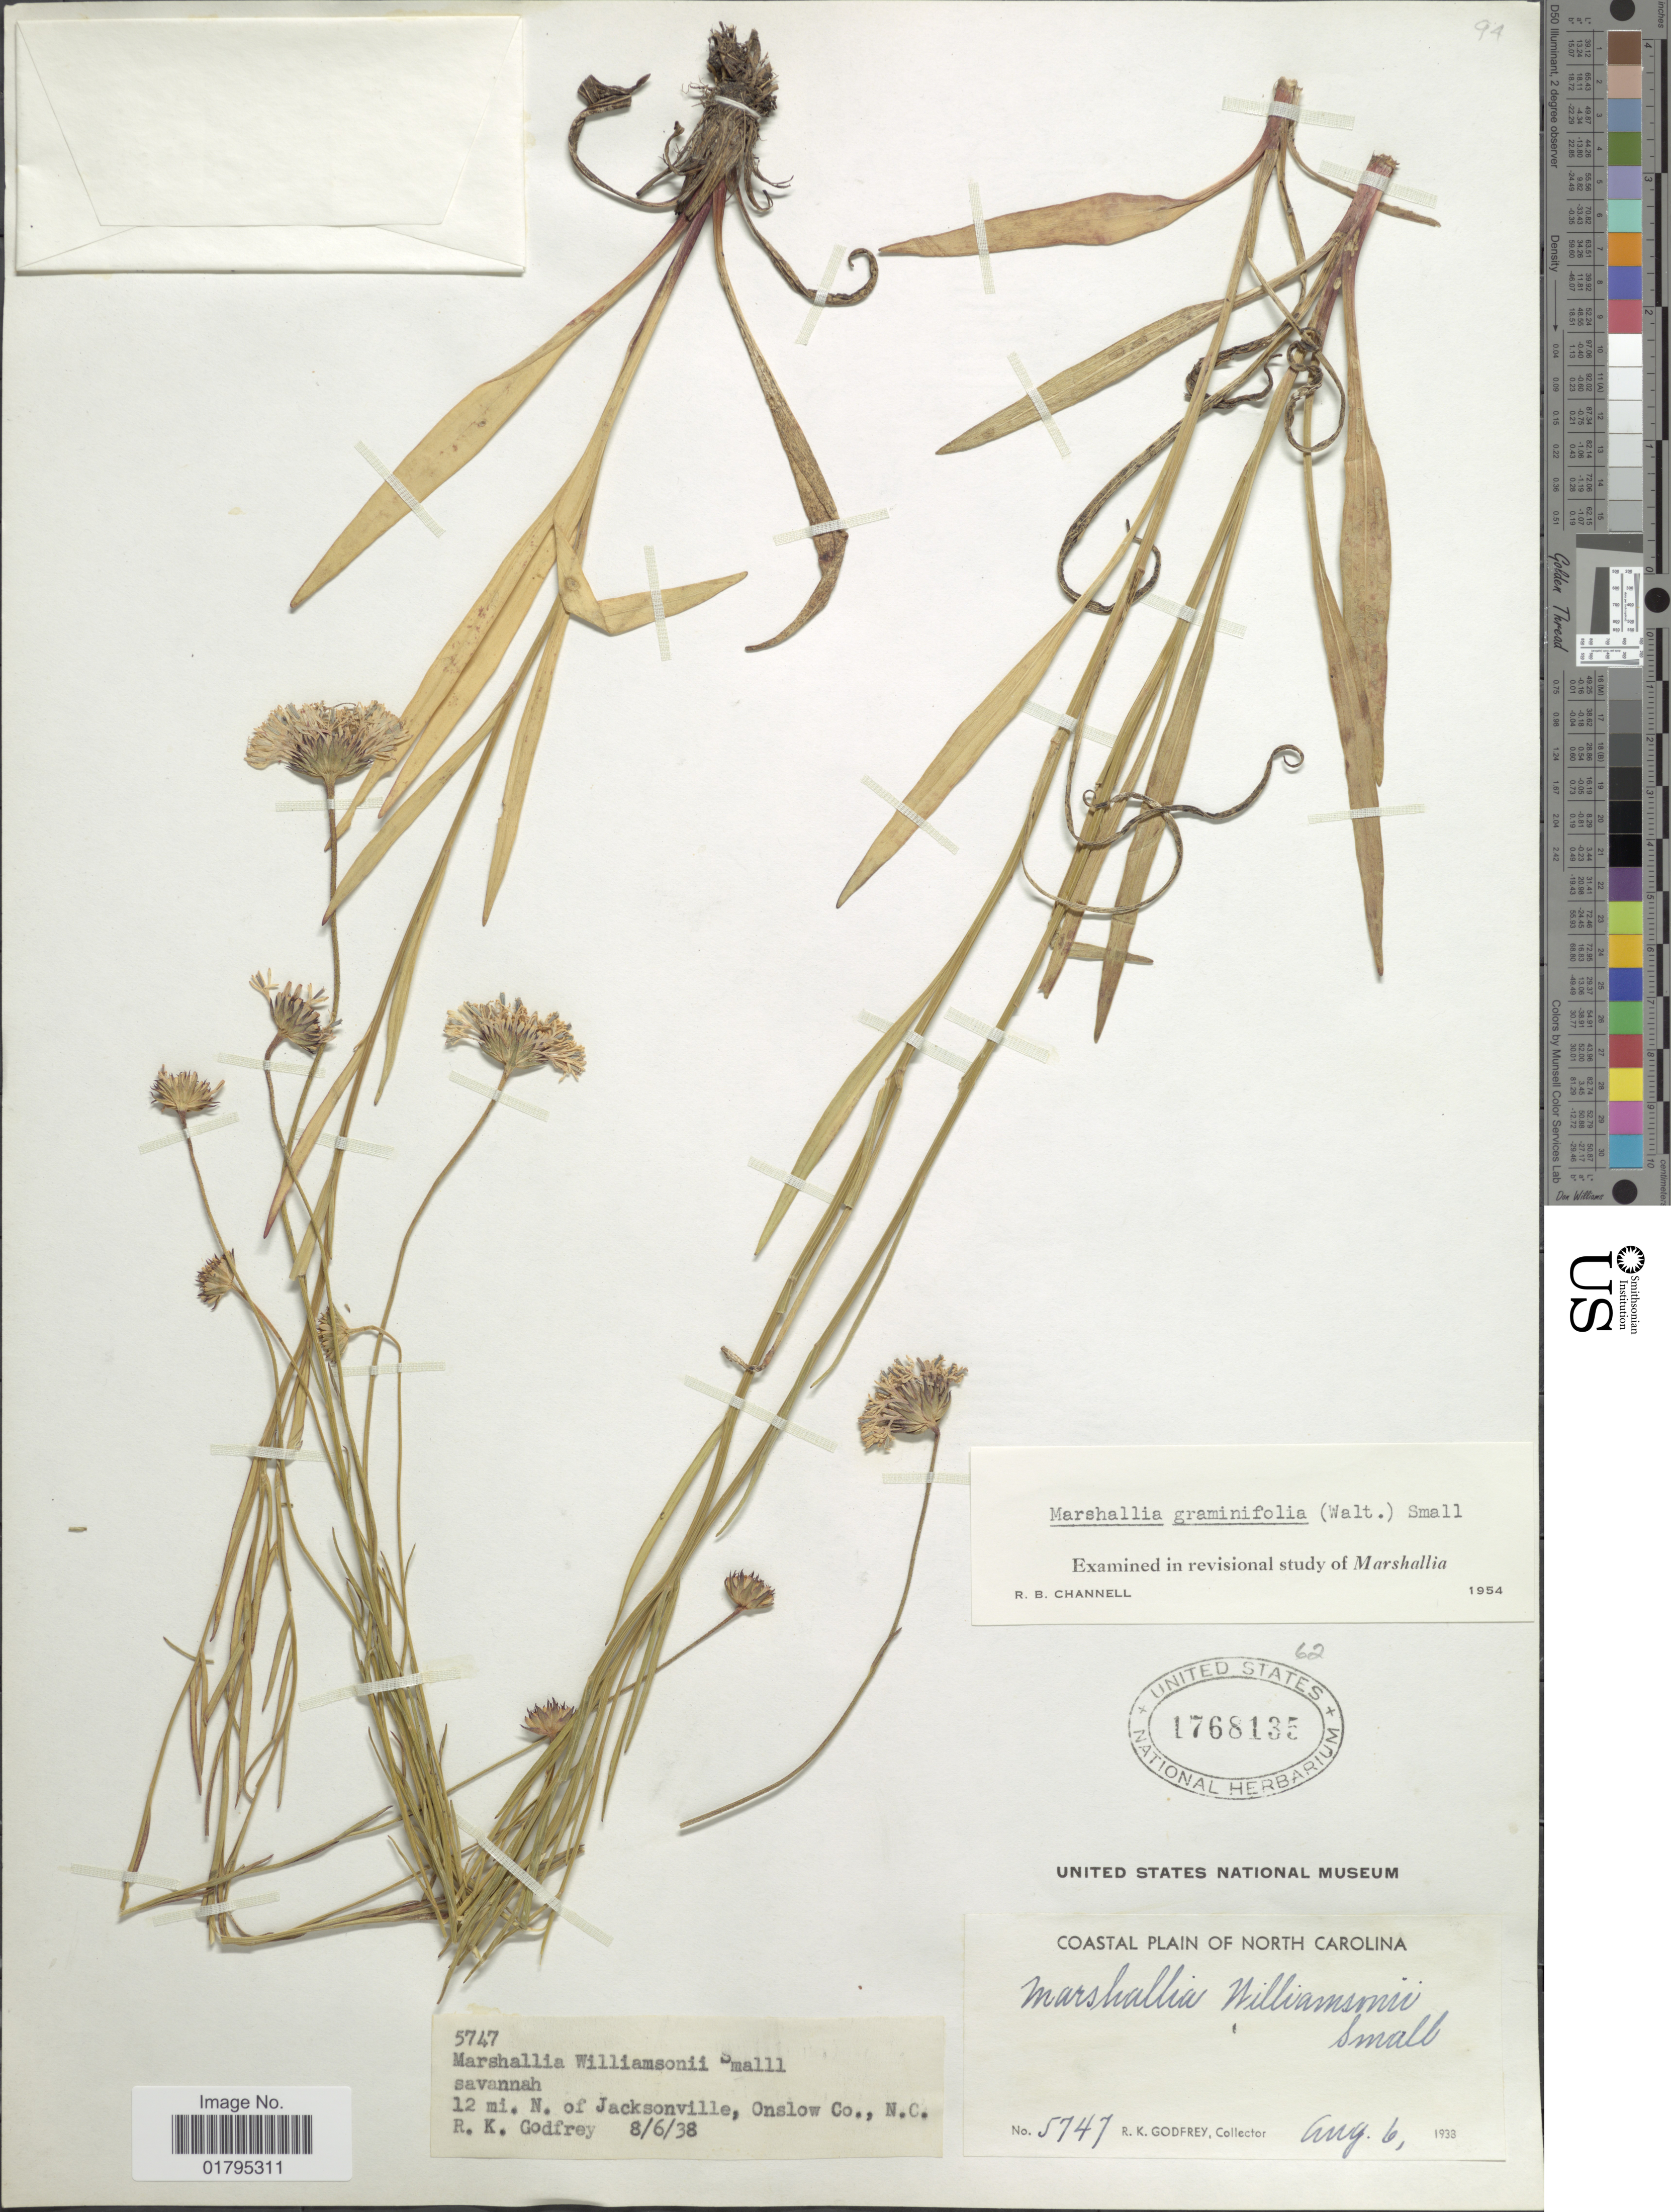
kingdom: Plantae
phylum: Tracheophyta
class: Magnoliopsida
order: Asterales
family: Asteraceae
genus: Marshallia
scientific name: Marshallia graminifolia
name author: (Walter) Small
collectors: R. K. Godfrey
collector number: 5747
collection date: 1933-08-06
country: United States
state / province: North Carolina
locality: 12 mi. N of Jacksonville, Onslow Co.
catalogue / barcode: US 1768135